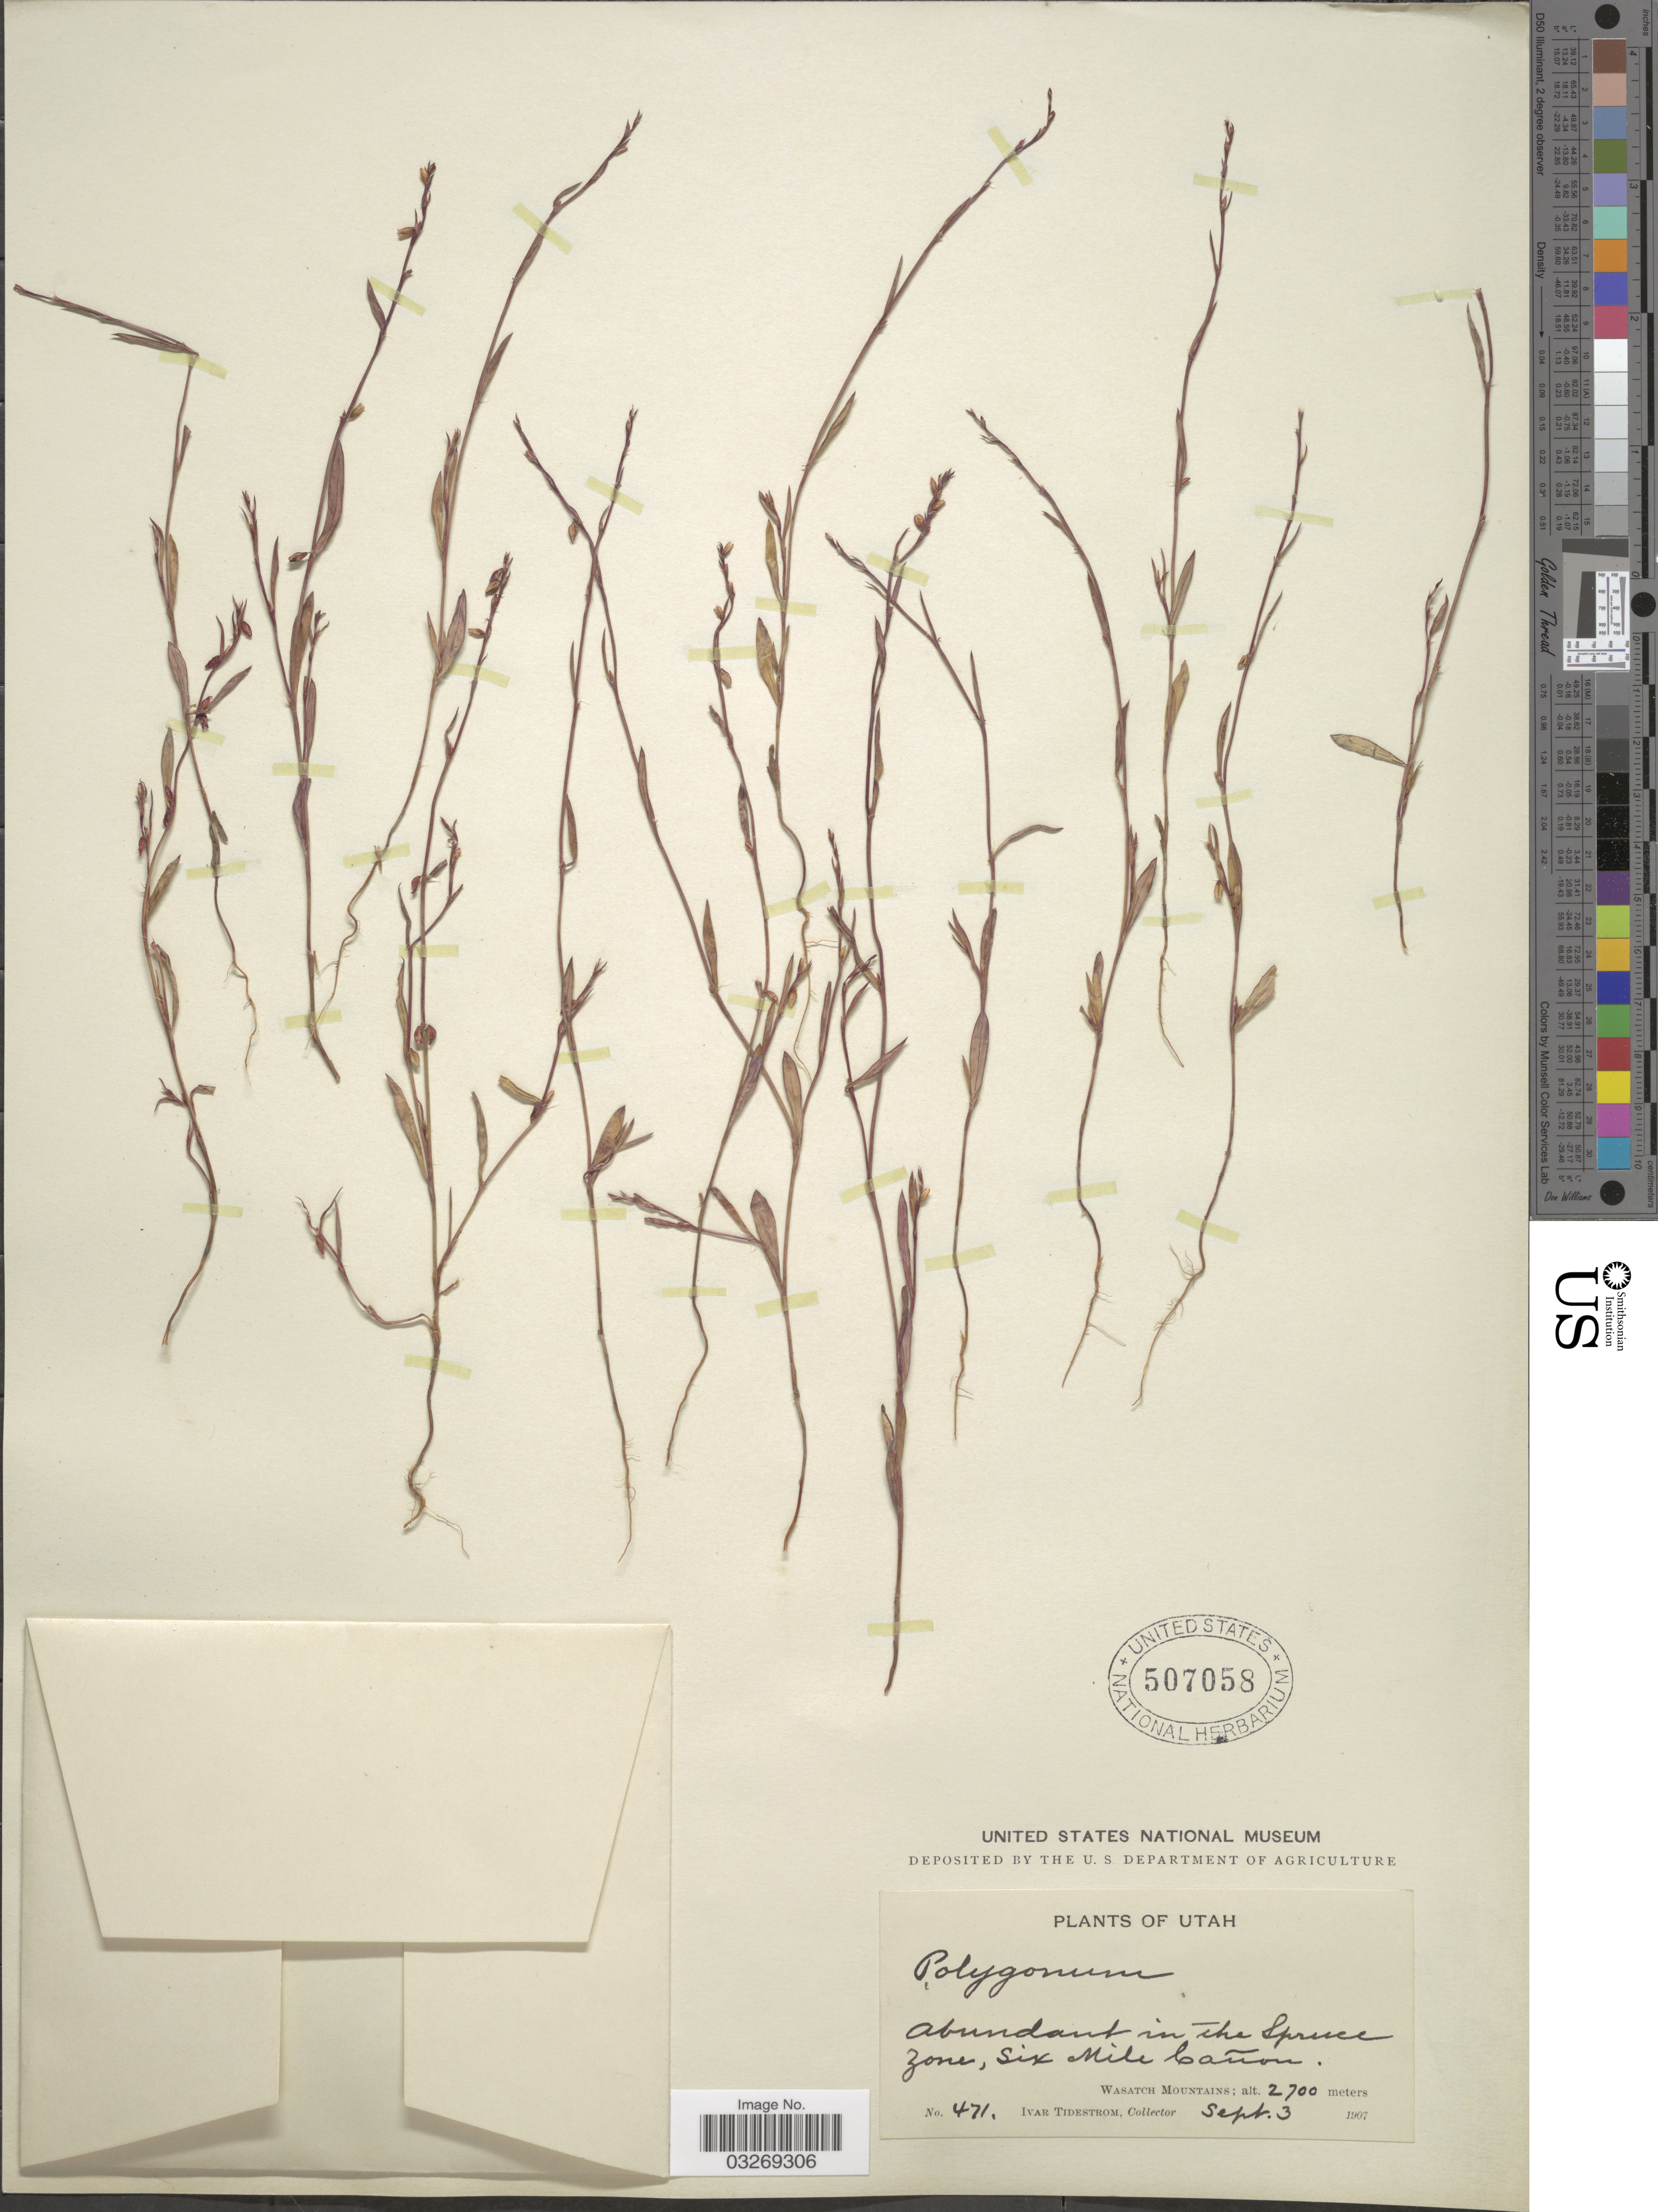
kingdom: Plantae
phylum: Tracheophyta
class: Magnoliopsida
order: Caryophyllales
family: Polygonaceae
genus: Polygonum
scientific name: Polygonum douglasii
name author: Greene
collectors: I. F. Tidestrom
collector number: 471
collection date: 1907-09-03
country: United States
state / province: Utah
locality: Abundant in The Spruce Zone, Six Mile Cañon. Wasatch Mountains.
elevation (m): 2700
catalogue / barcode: US 507058